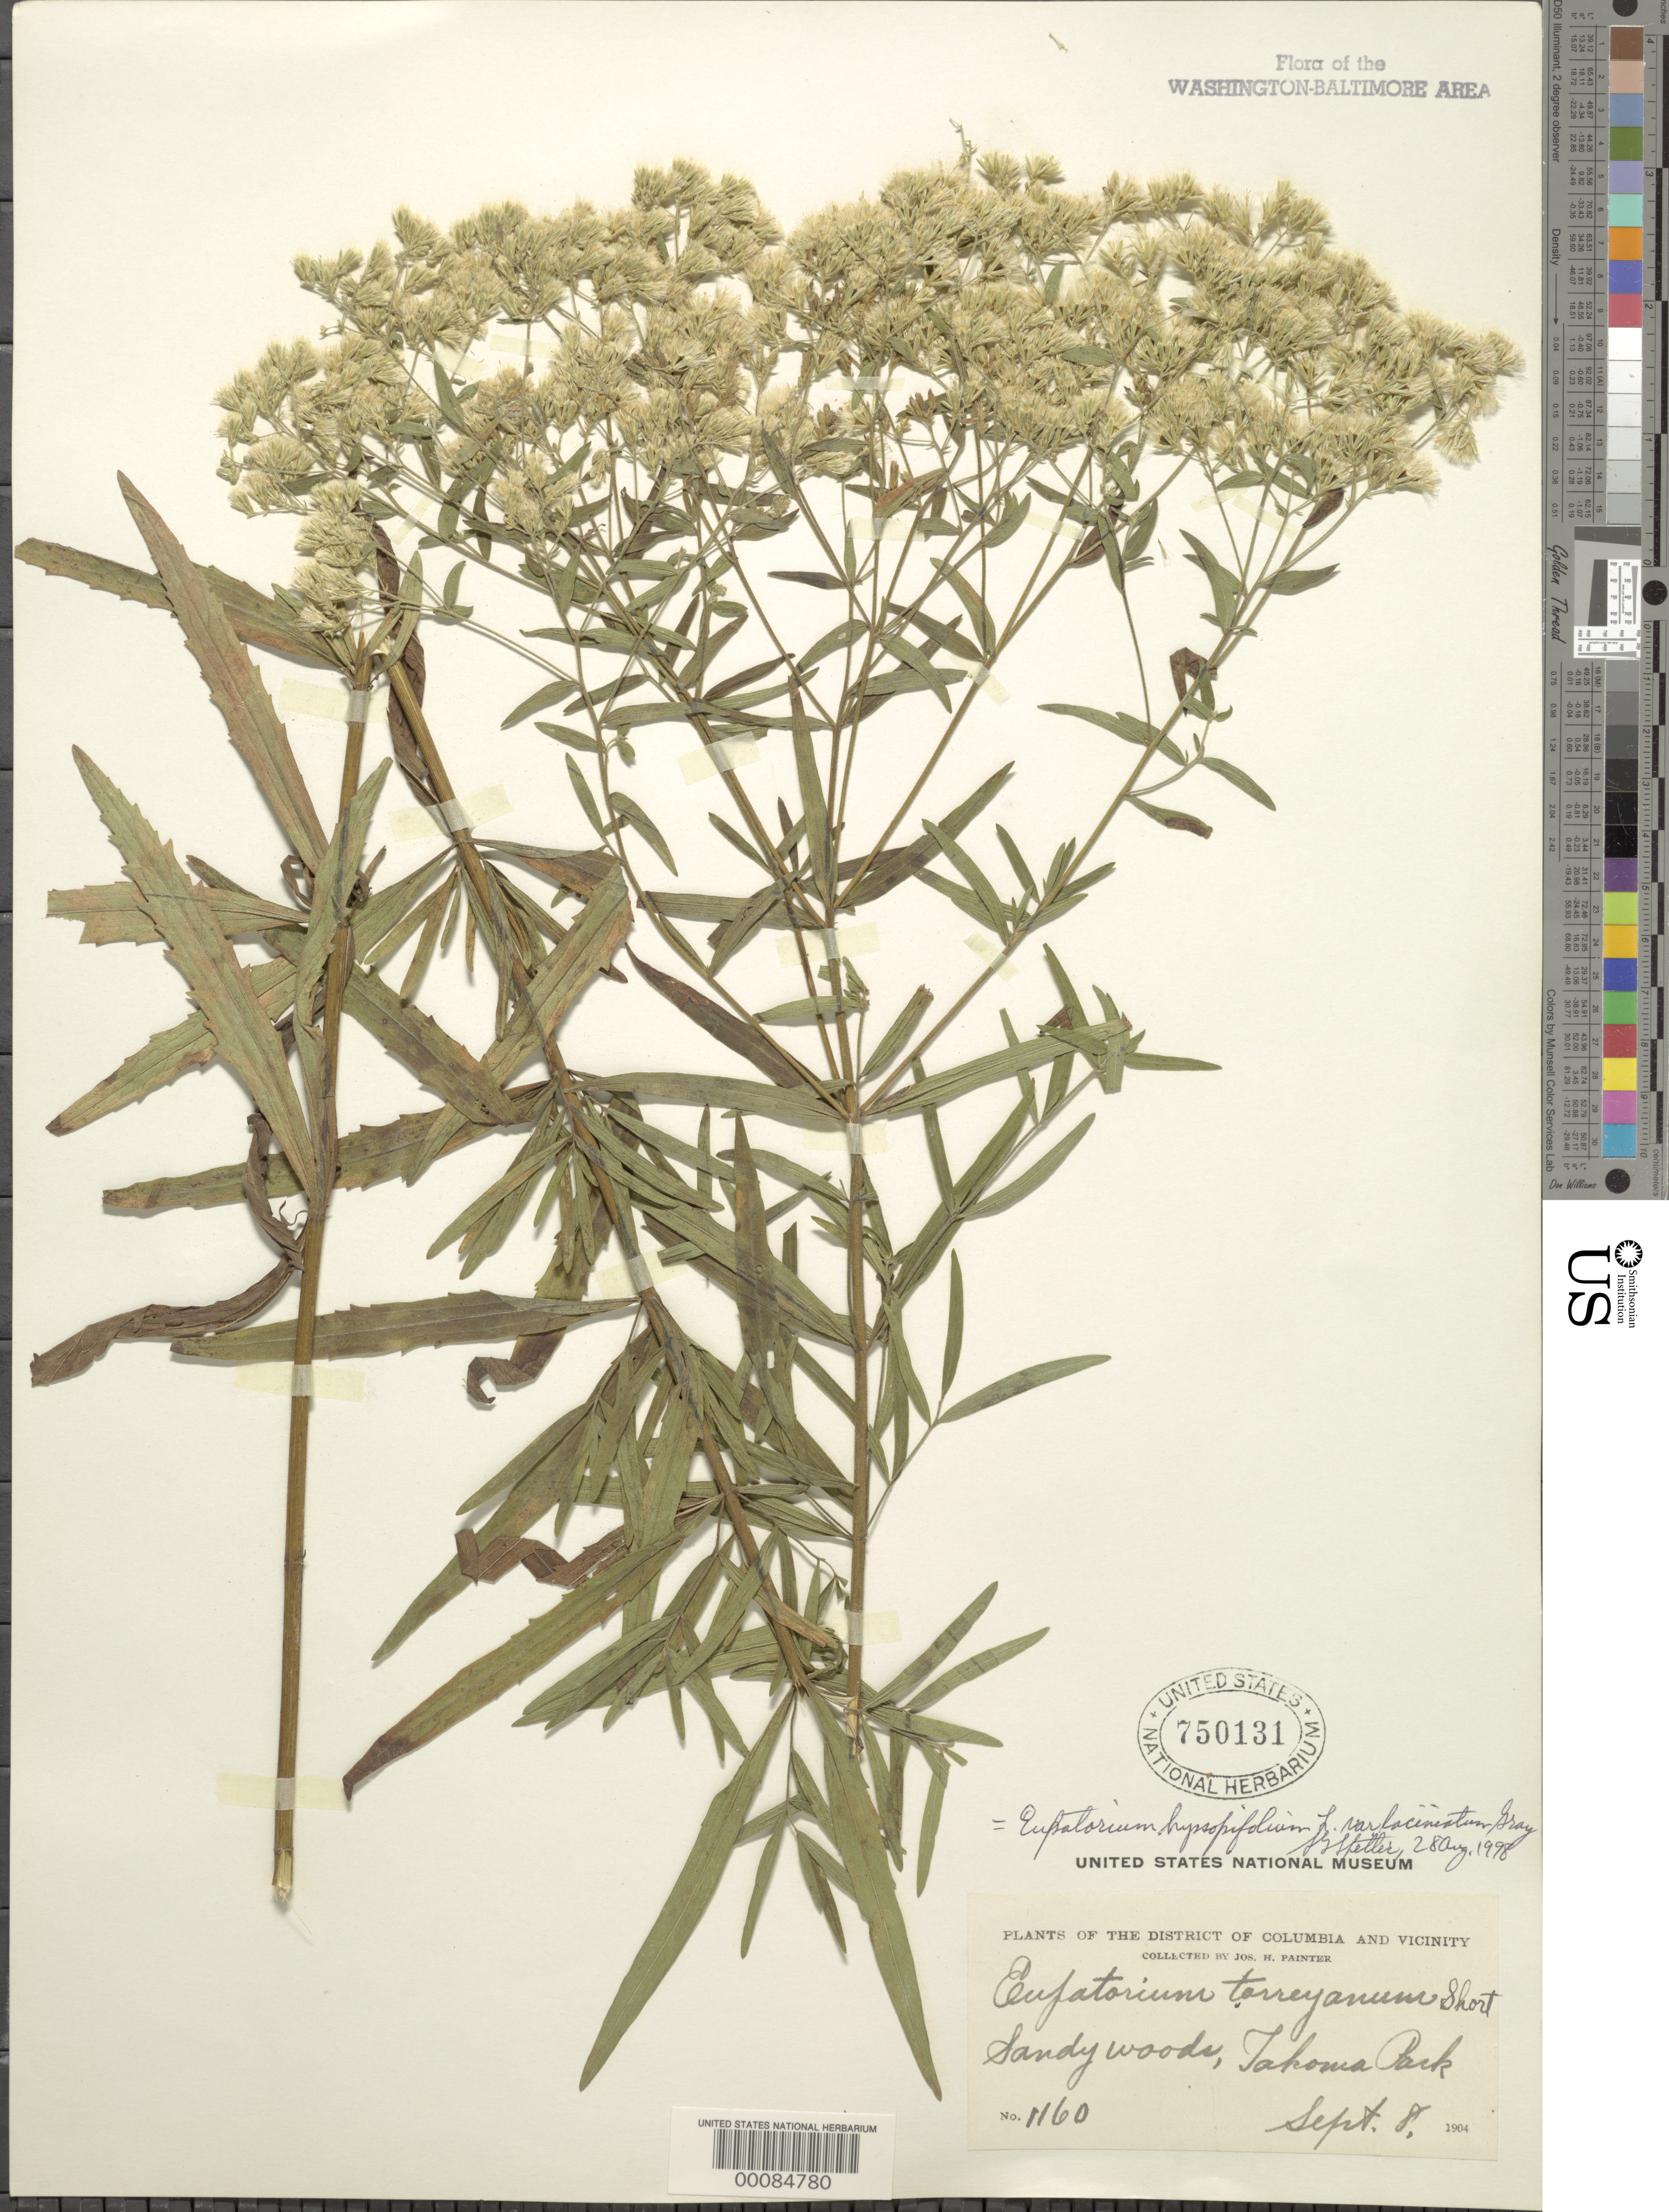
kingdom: Plantae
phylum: Tracheophyta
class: Magnoliopsida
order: Asterales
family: Asteraceae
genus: Eupatorium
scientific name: Eupatorium hyssopifolium var. laciniatum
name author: A. Gray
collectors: J. H. Painter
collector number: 1160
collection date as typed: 08 Sep 1904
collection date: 1904-09-08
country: United States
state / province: Maryland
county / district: Montgomery / Prince George's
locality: Takoma Park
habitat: Sandy woods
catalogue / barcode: US 750131